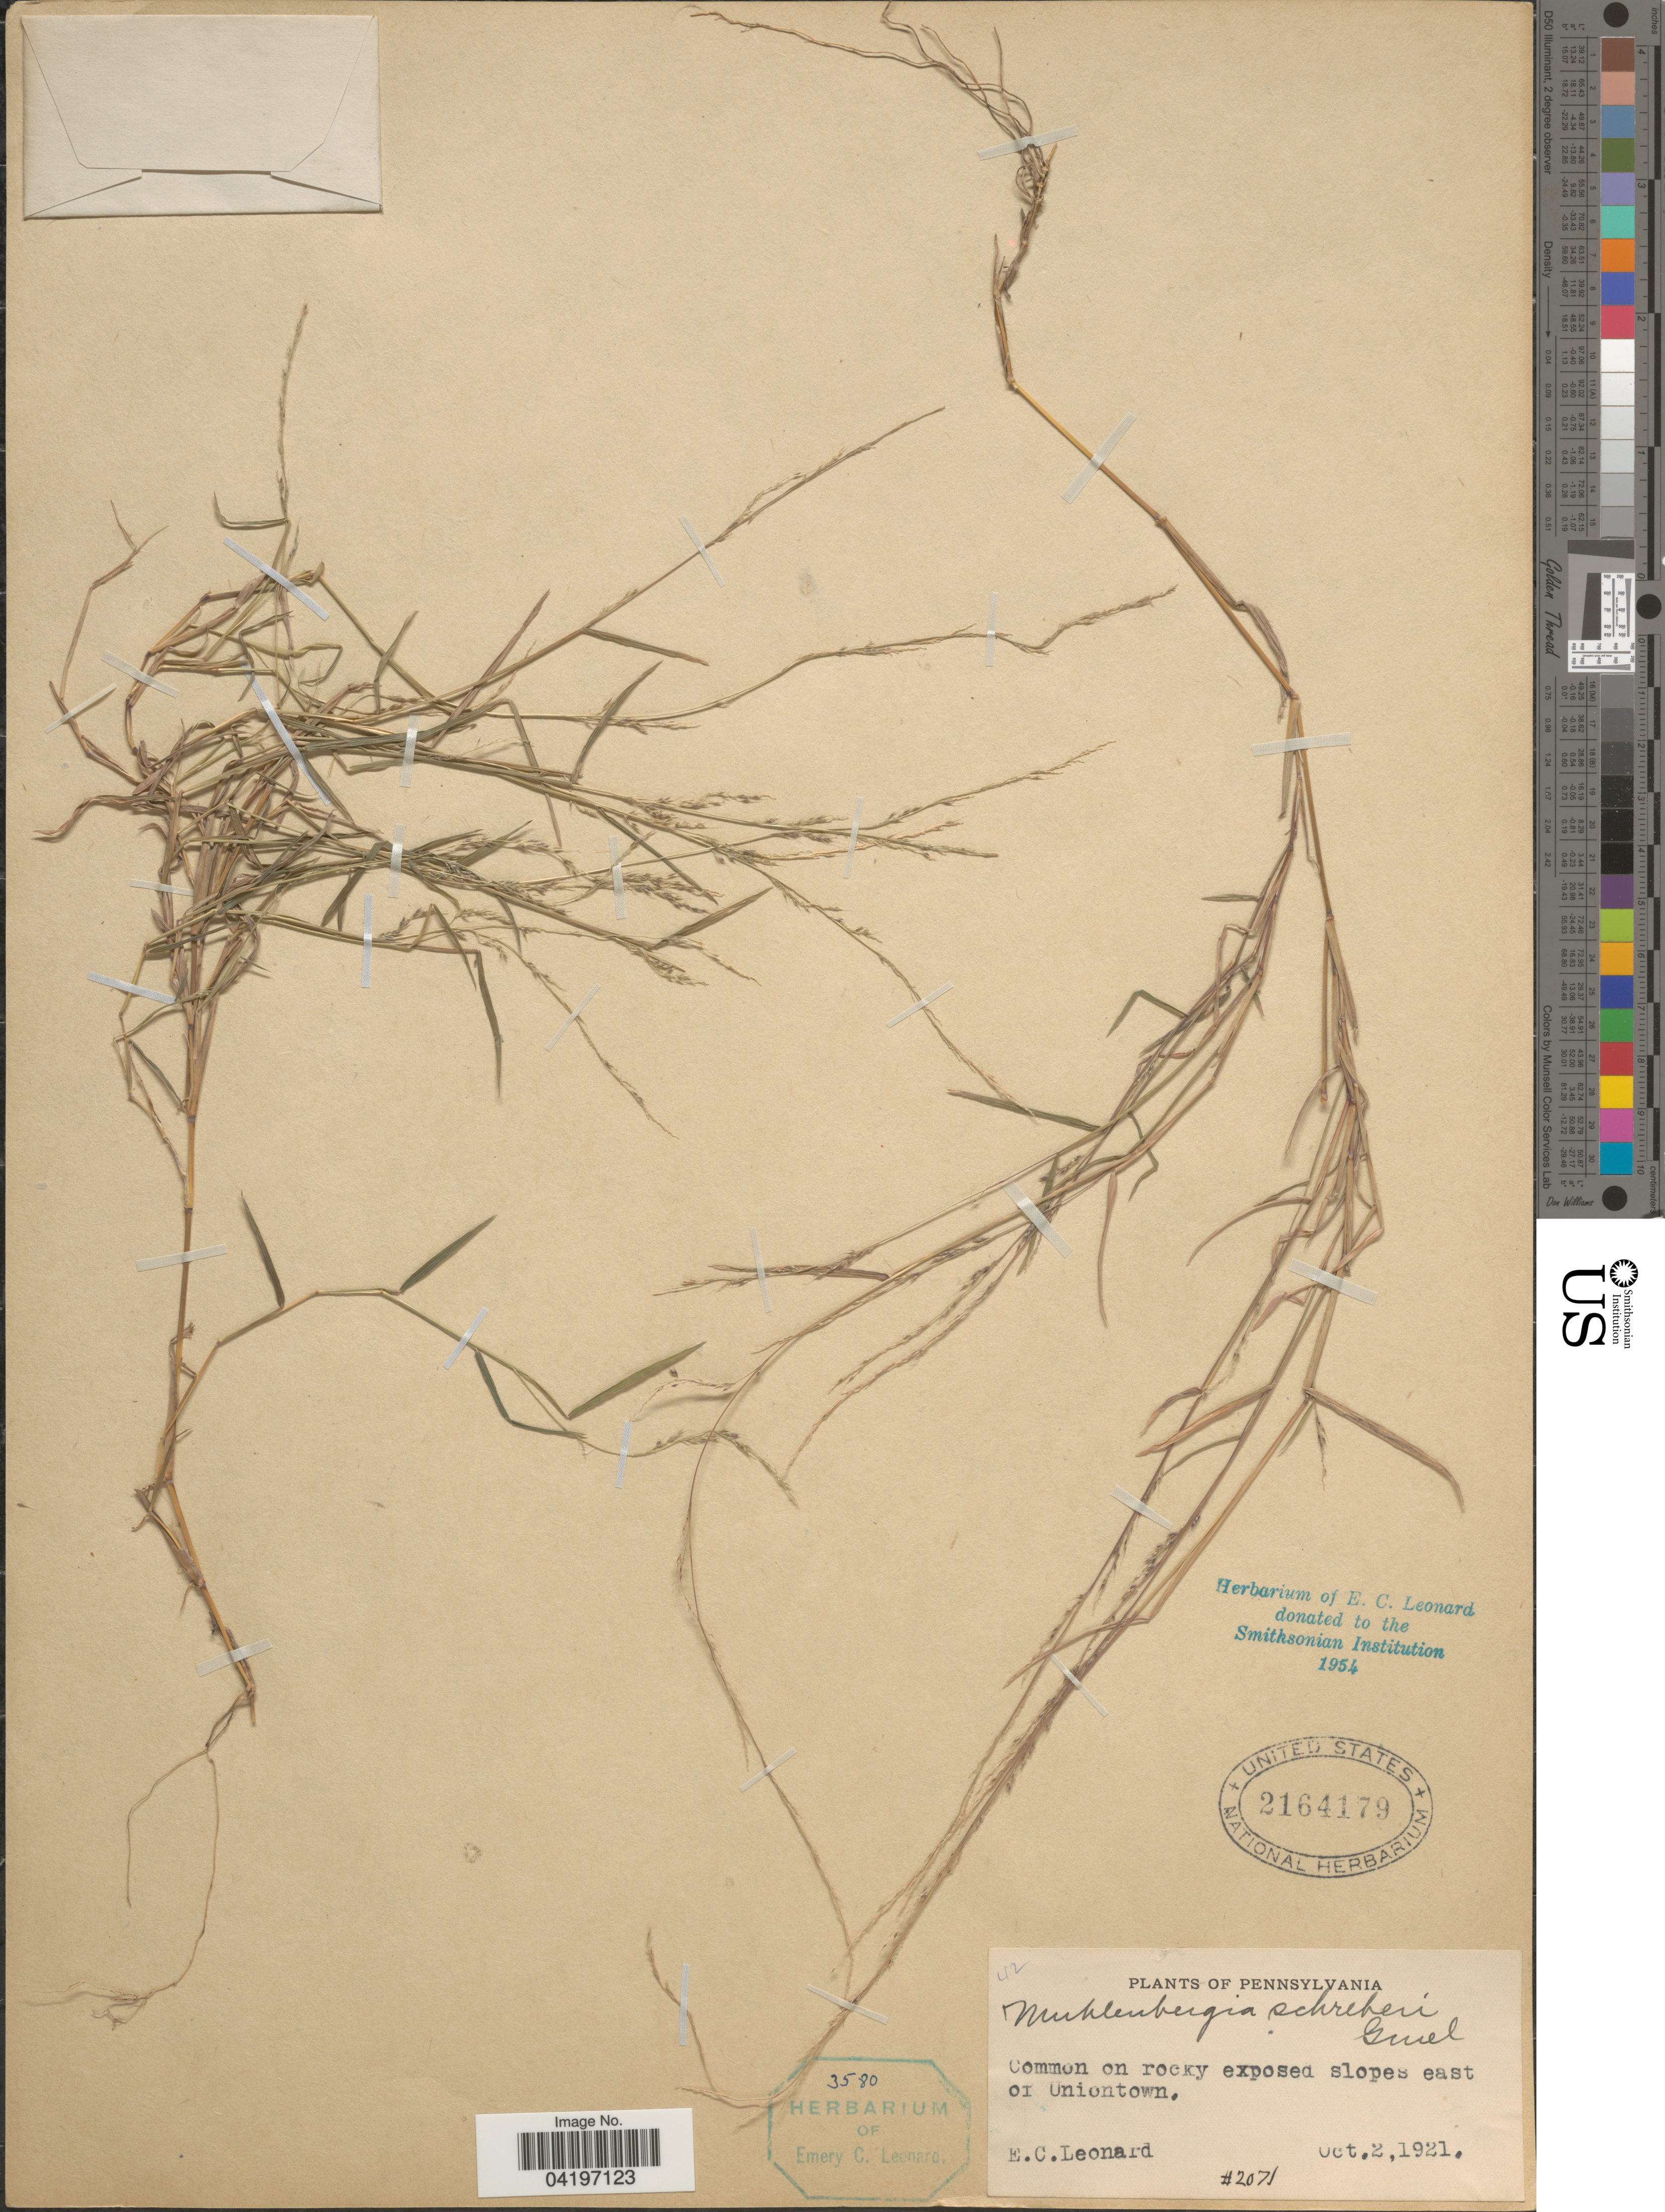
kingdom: Plantae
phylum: Tracheophyta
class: Liliopsida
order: Poales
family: Poaceae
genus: Muhlenbergia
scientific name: Muhlenbergia schreberi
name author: J.F. Gmel.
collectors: E. C. Leonard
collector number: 2071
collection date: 1921-10-02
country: United States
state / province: Pennsylvania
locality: Common on rocky exposed slopes east of Uniontown.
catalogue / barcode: US 2164179